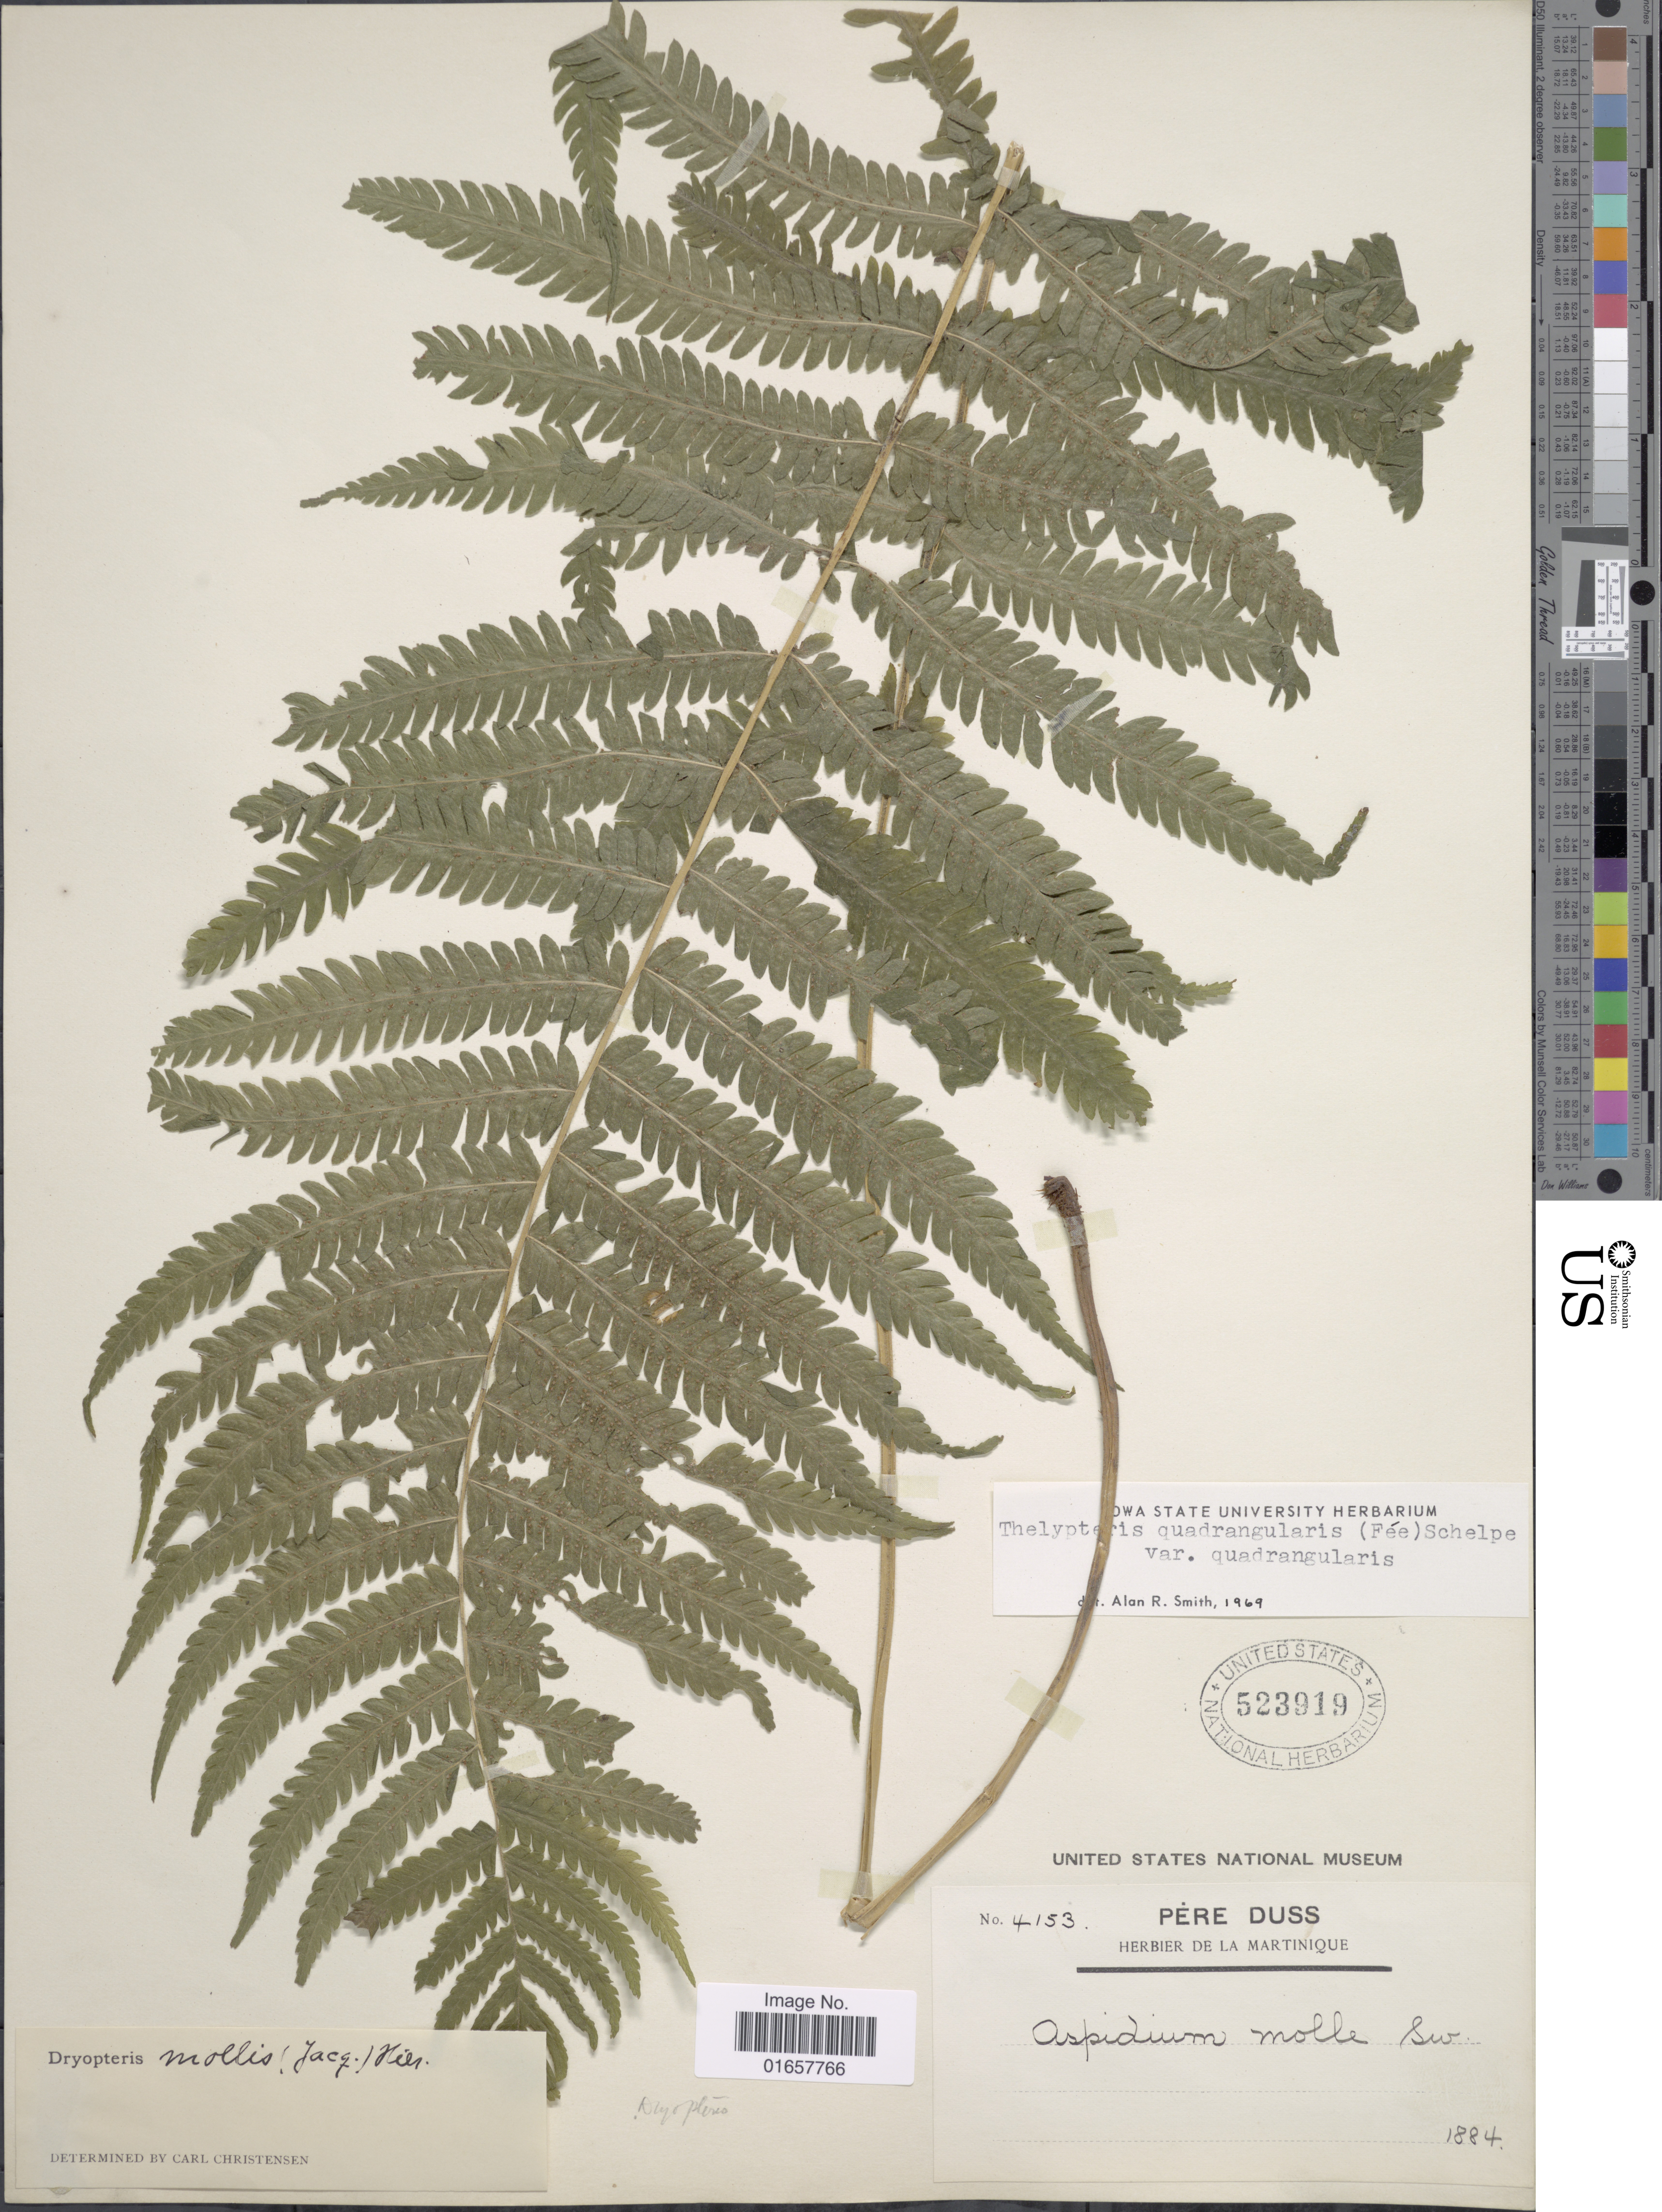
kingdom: Plantae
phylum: Tracheophyta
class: Polypodiopsida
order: Polypodiales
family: Thelypteridaceae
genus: Christella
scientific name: Christella hispidula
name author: (Decne.) Holttum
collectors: Père Duss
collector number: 4153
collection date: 1884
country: Martinique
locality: Martinique.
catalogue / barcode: US 523919